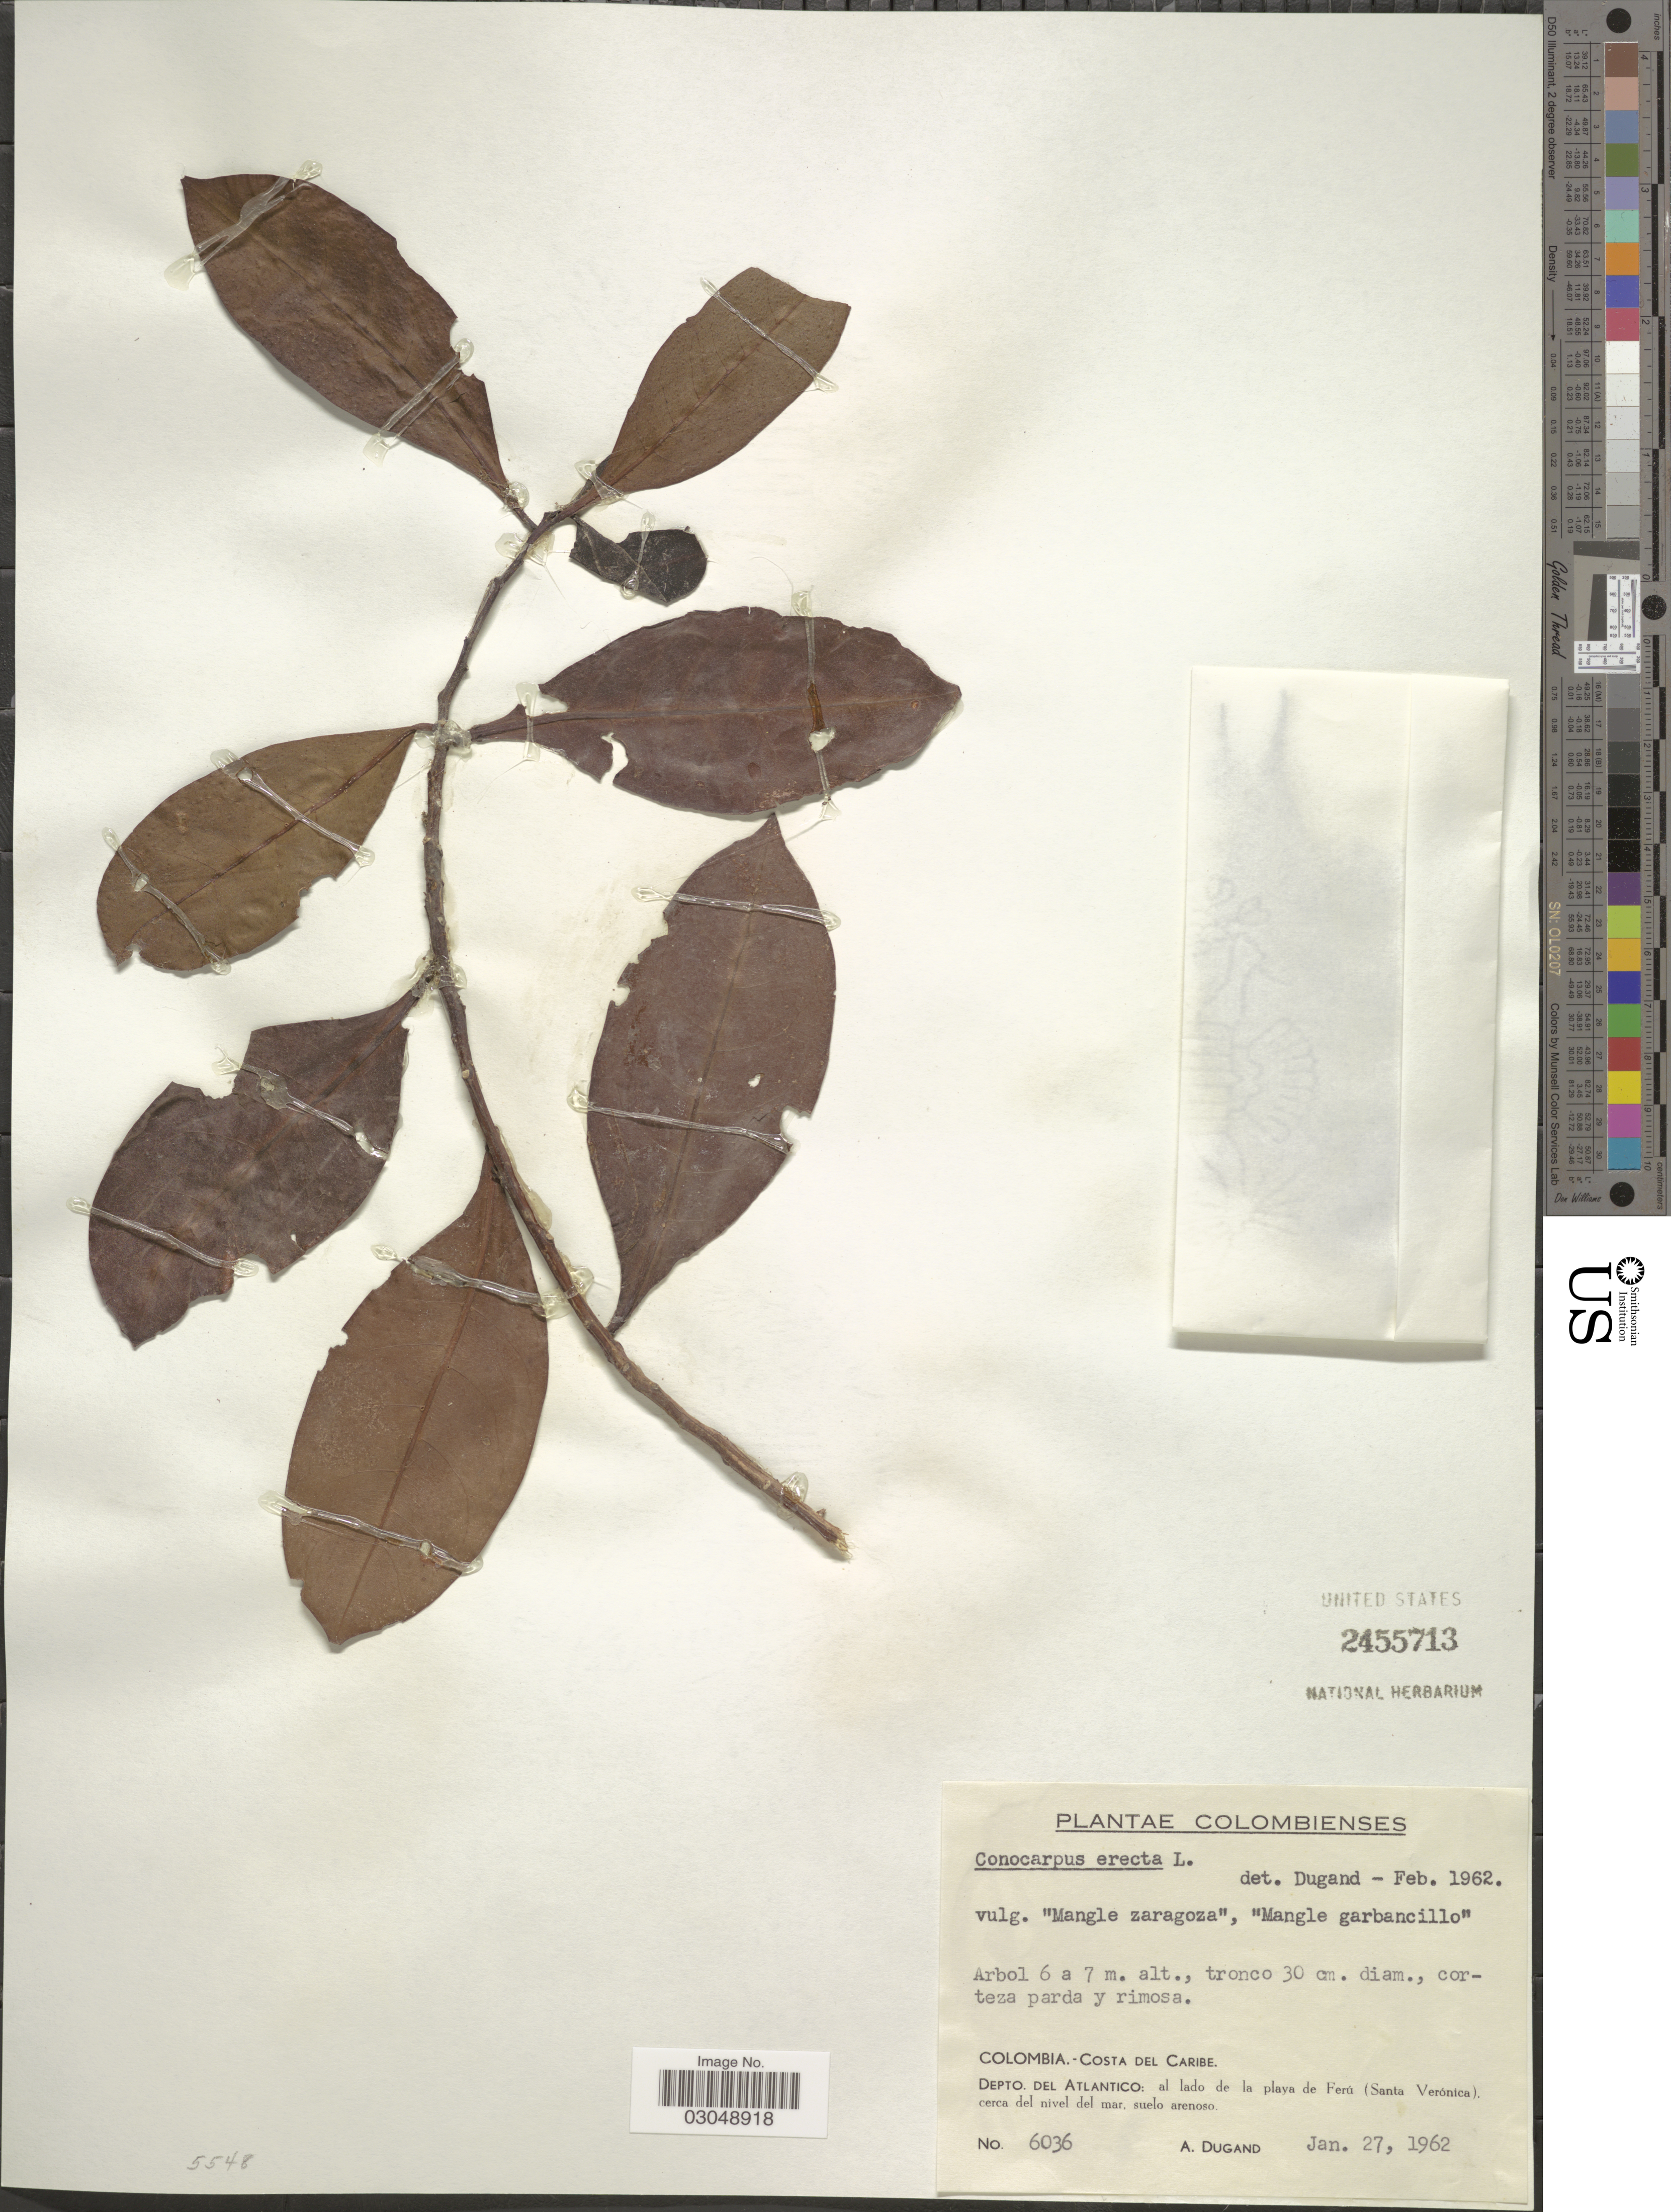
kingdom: Plantae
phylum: Tracheophyta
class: Magnoliopsida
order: Myrtales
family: Combretaceae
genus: Conocarpus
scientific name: Conocarpus erectus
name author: L.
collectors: A. Dugand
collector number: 6036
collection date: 1962-01-27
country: Colombia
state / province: Atlántico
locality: Costa del Caribe. Depto. del Atlantico: al lado de la playa de Ferú (Santa Verónica).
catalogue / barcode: US 2455713